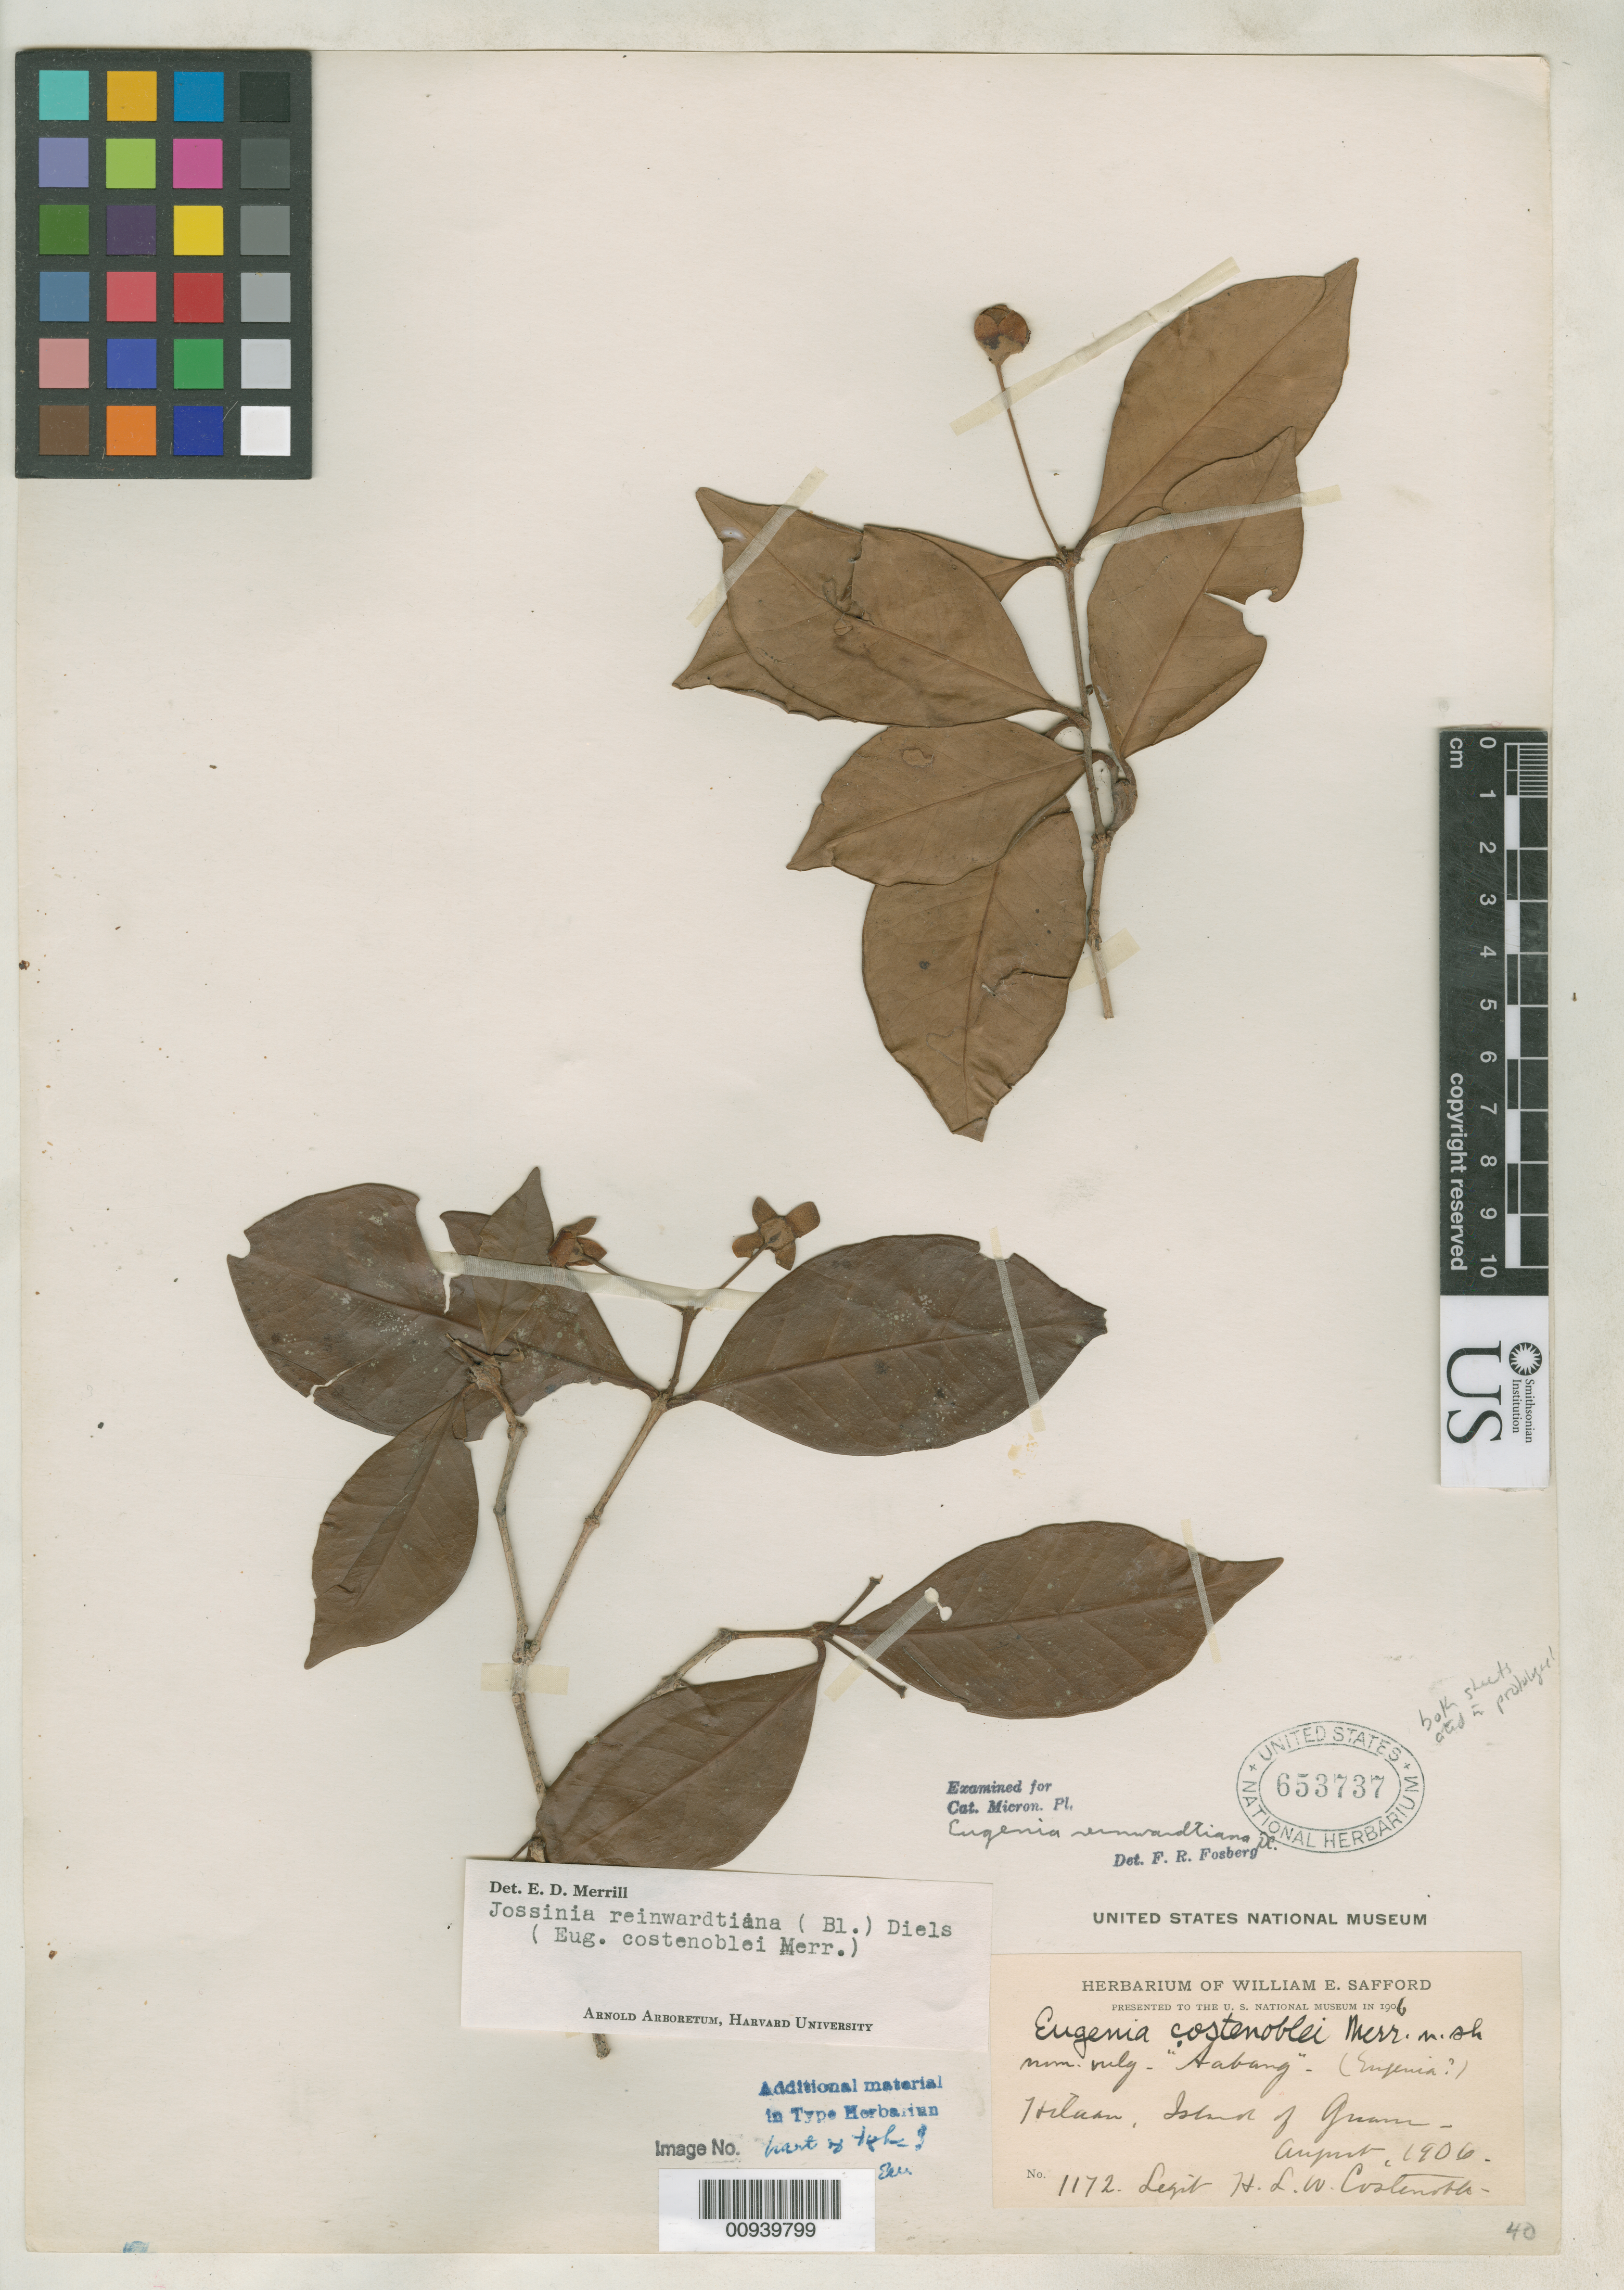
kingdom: Plantae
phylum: Tracheophyta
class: Magnoliopsida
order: Myrtales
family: Myrtaceae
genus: Eugenia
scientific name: Eugenia costenoblei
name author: Merr.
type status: Holotype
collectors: H. Costenoble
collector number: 1172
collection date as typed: Aug 1906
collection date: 1906-08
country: Guam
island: Guam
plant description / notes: Protologue cites both sheet numbers (653736, 653737). This sheet annotated "part of type!" [by Merrill?]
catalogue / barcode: US 653737